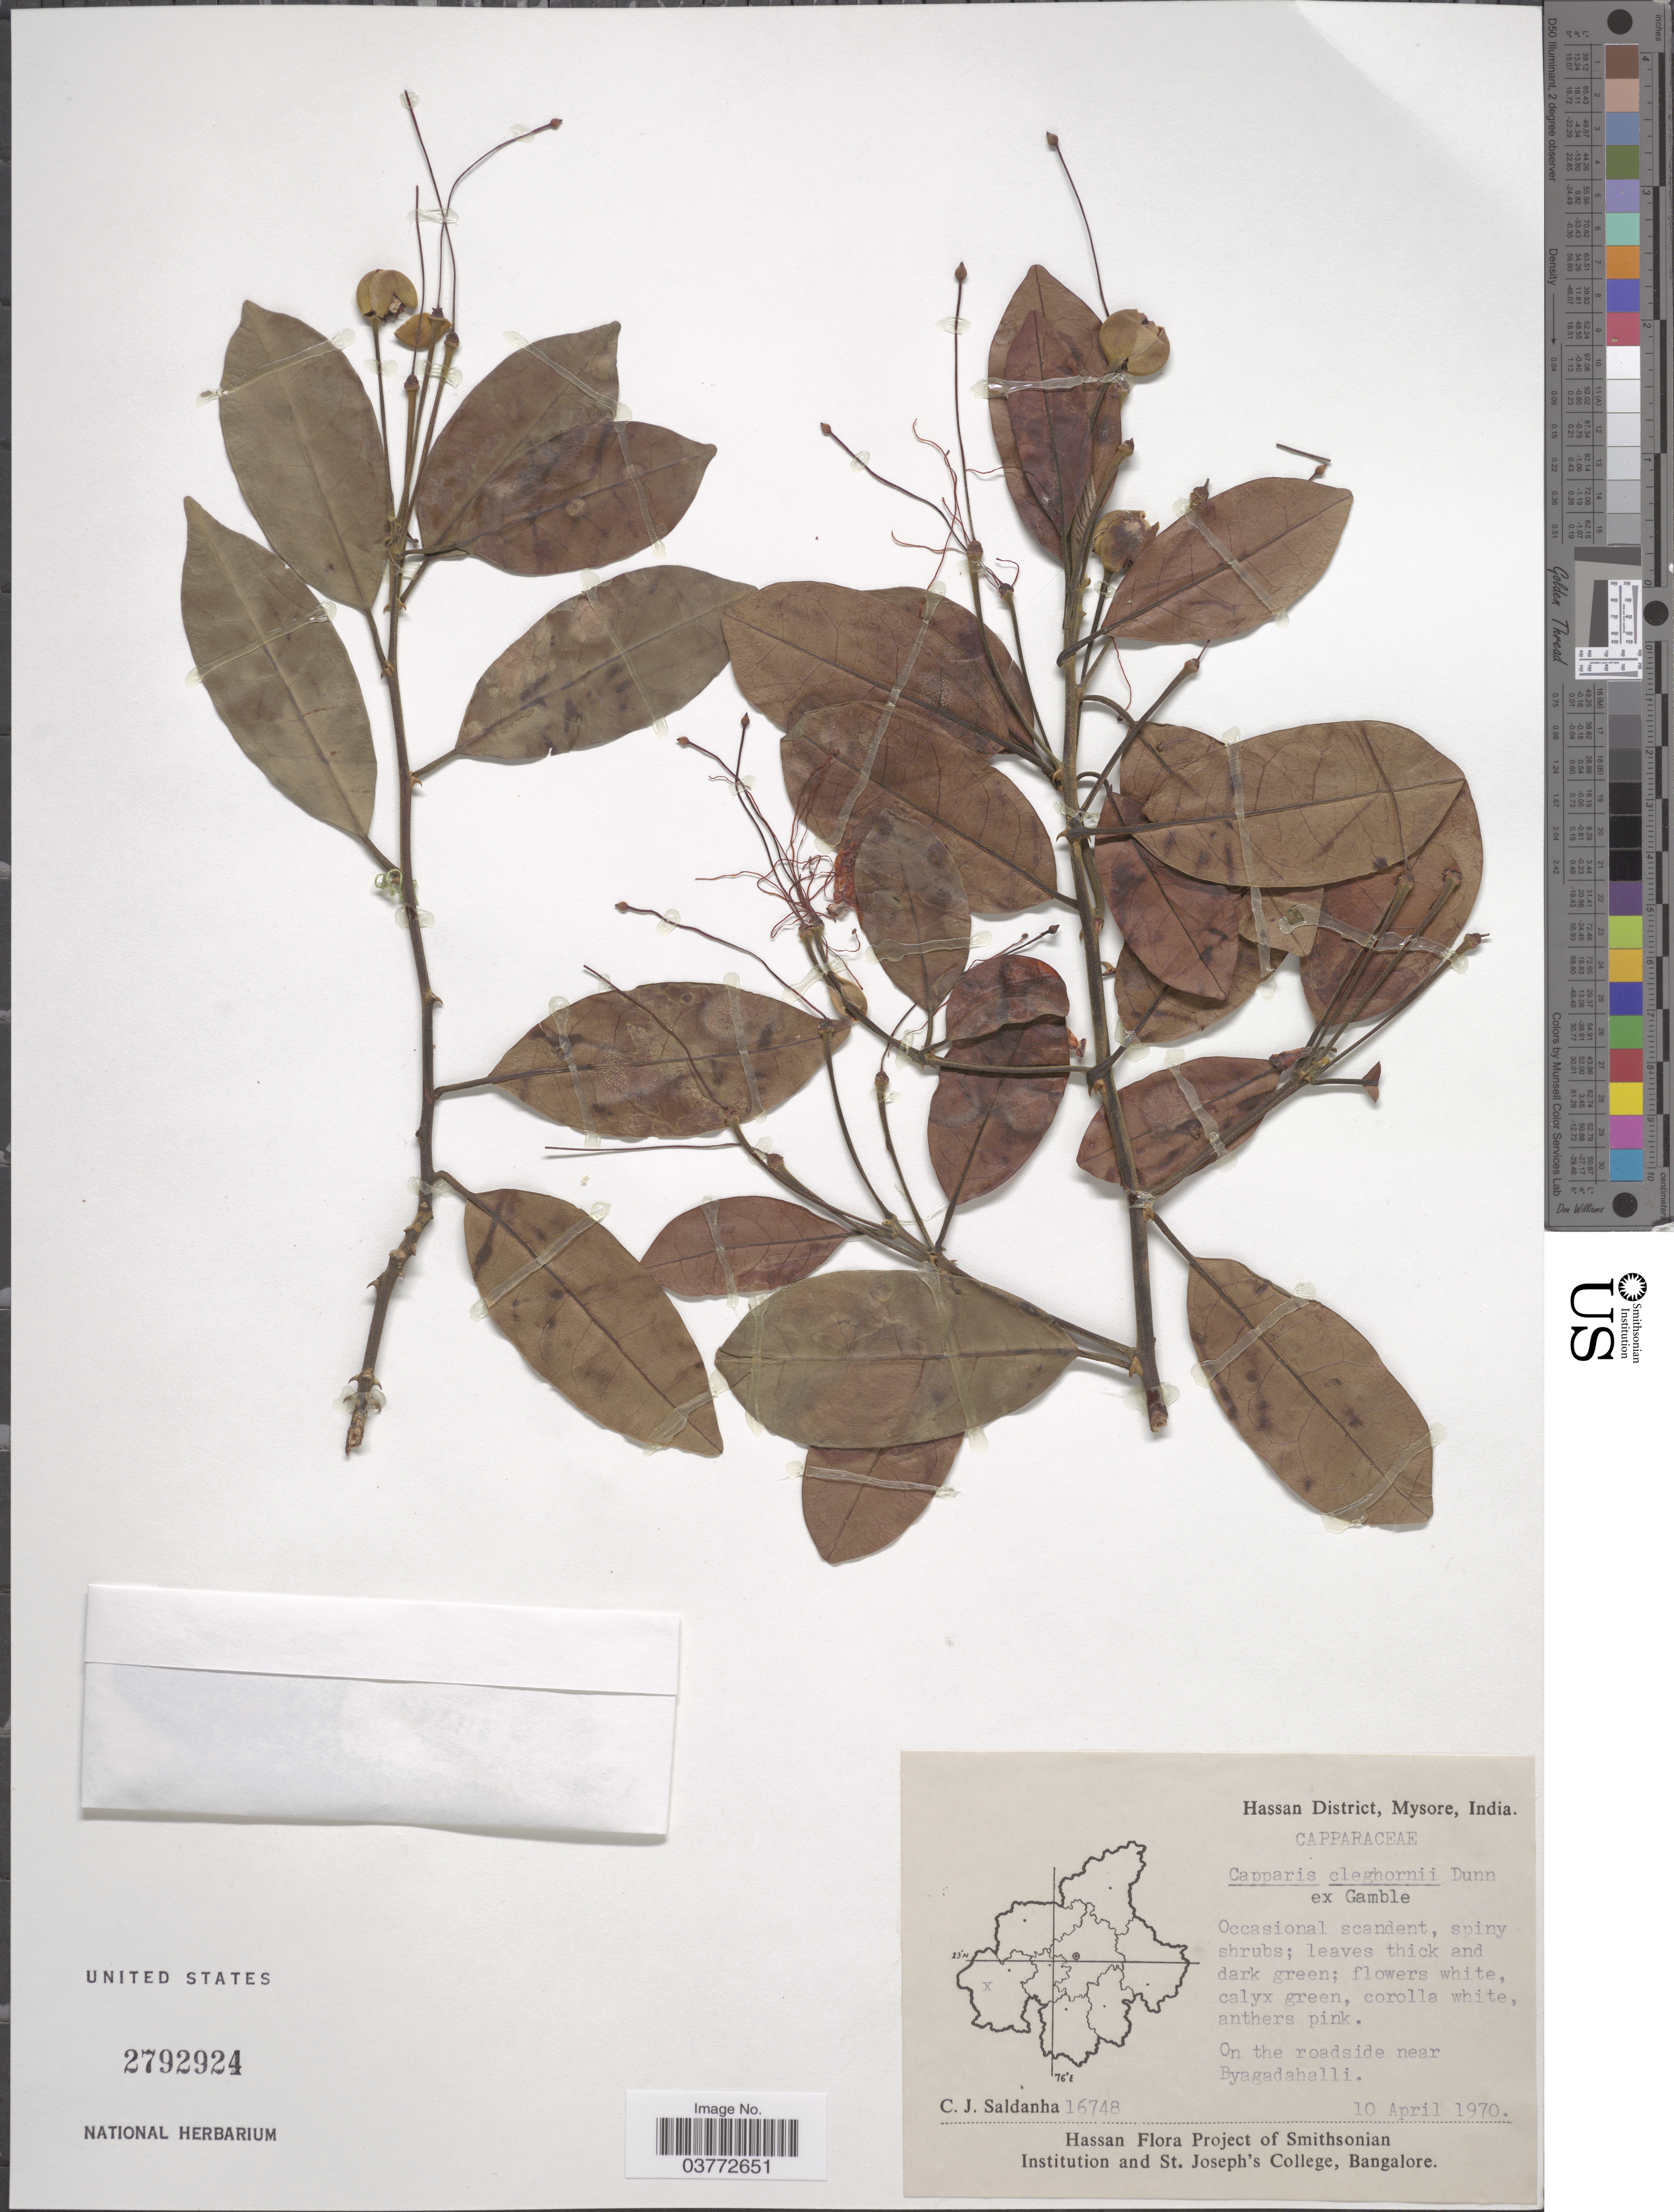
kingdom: Plantae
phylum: Tracheophyta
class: Magnoliopsida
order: Brassicales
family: Capparaceae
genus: Capparis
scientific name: Capparis cleghornii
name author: Dunn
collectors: C. J. Saldanha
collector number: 16748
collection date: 1970-04-10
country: India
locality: Hassan District, Mysore. On the roadside near Byagadahalli.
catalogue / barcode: US 2792924